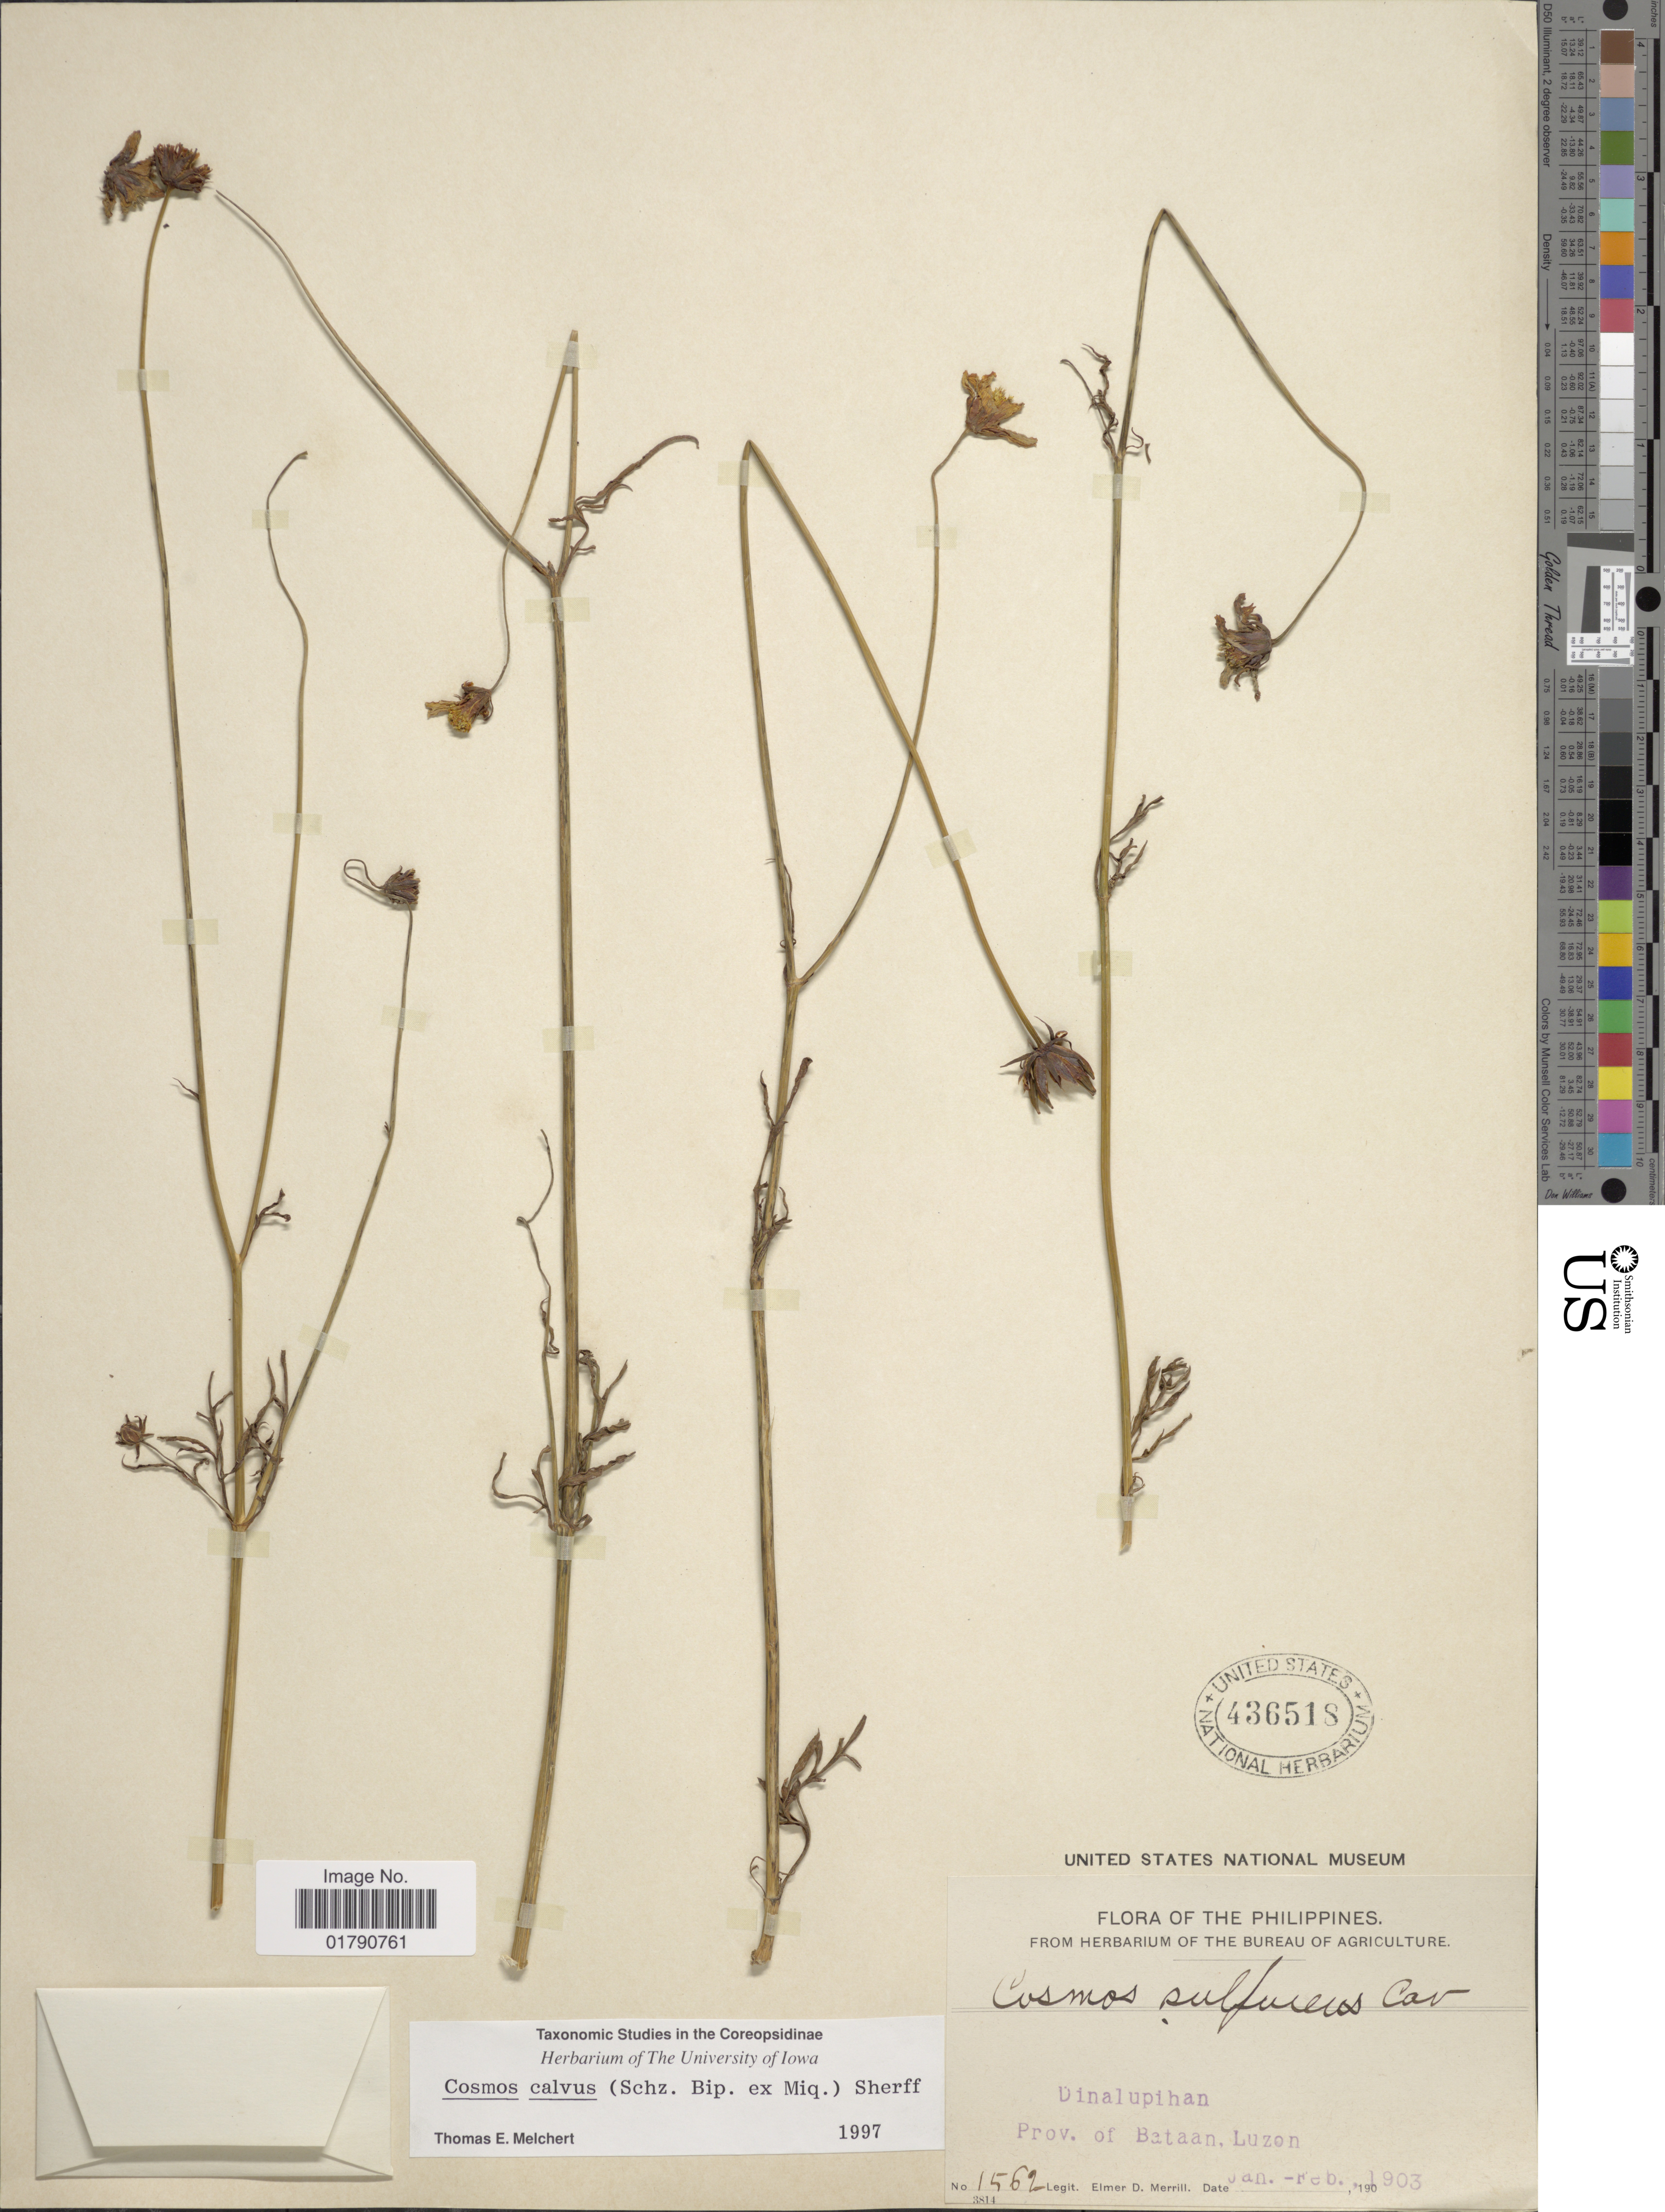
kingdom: Plantae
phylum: Tracheophyta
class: Magnoliopsida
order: Asterales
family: Asteraceae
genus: Cosmos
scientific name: Cosmos calvus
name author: (Sch. Bip. ex Miq.) Sherff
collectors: E. D. Merrill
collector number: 1562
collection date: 1903-01/1903-02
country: Philippines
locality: Dinalupihan, Prov. of Bataan, Luzon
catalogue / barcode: US 436518